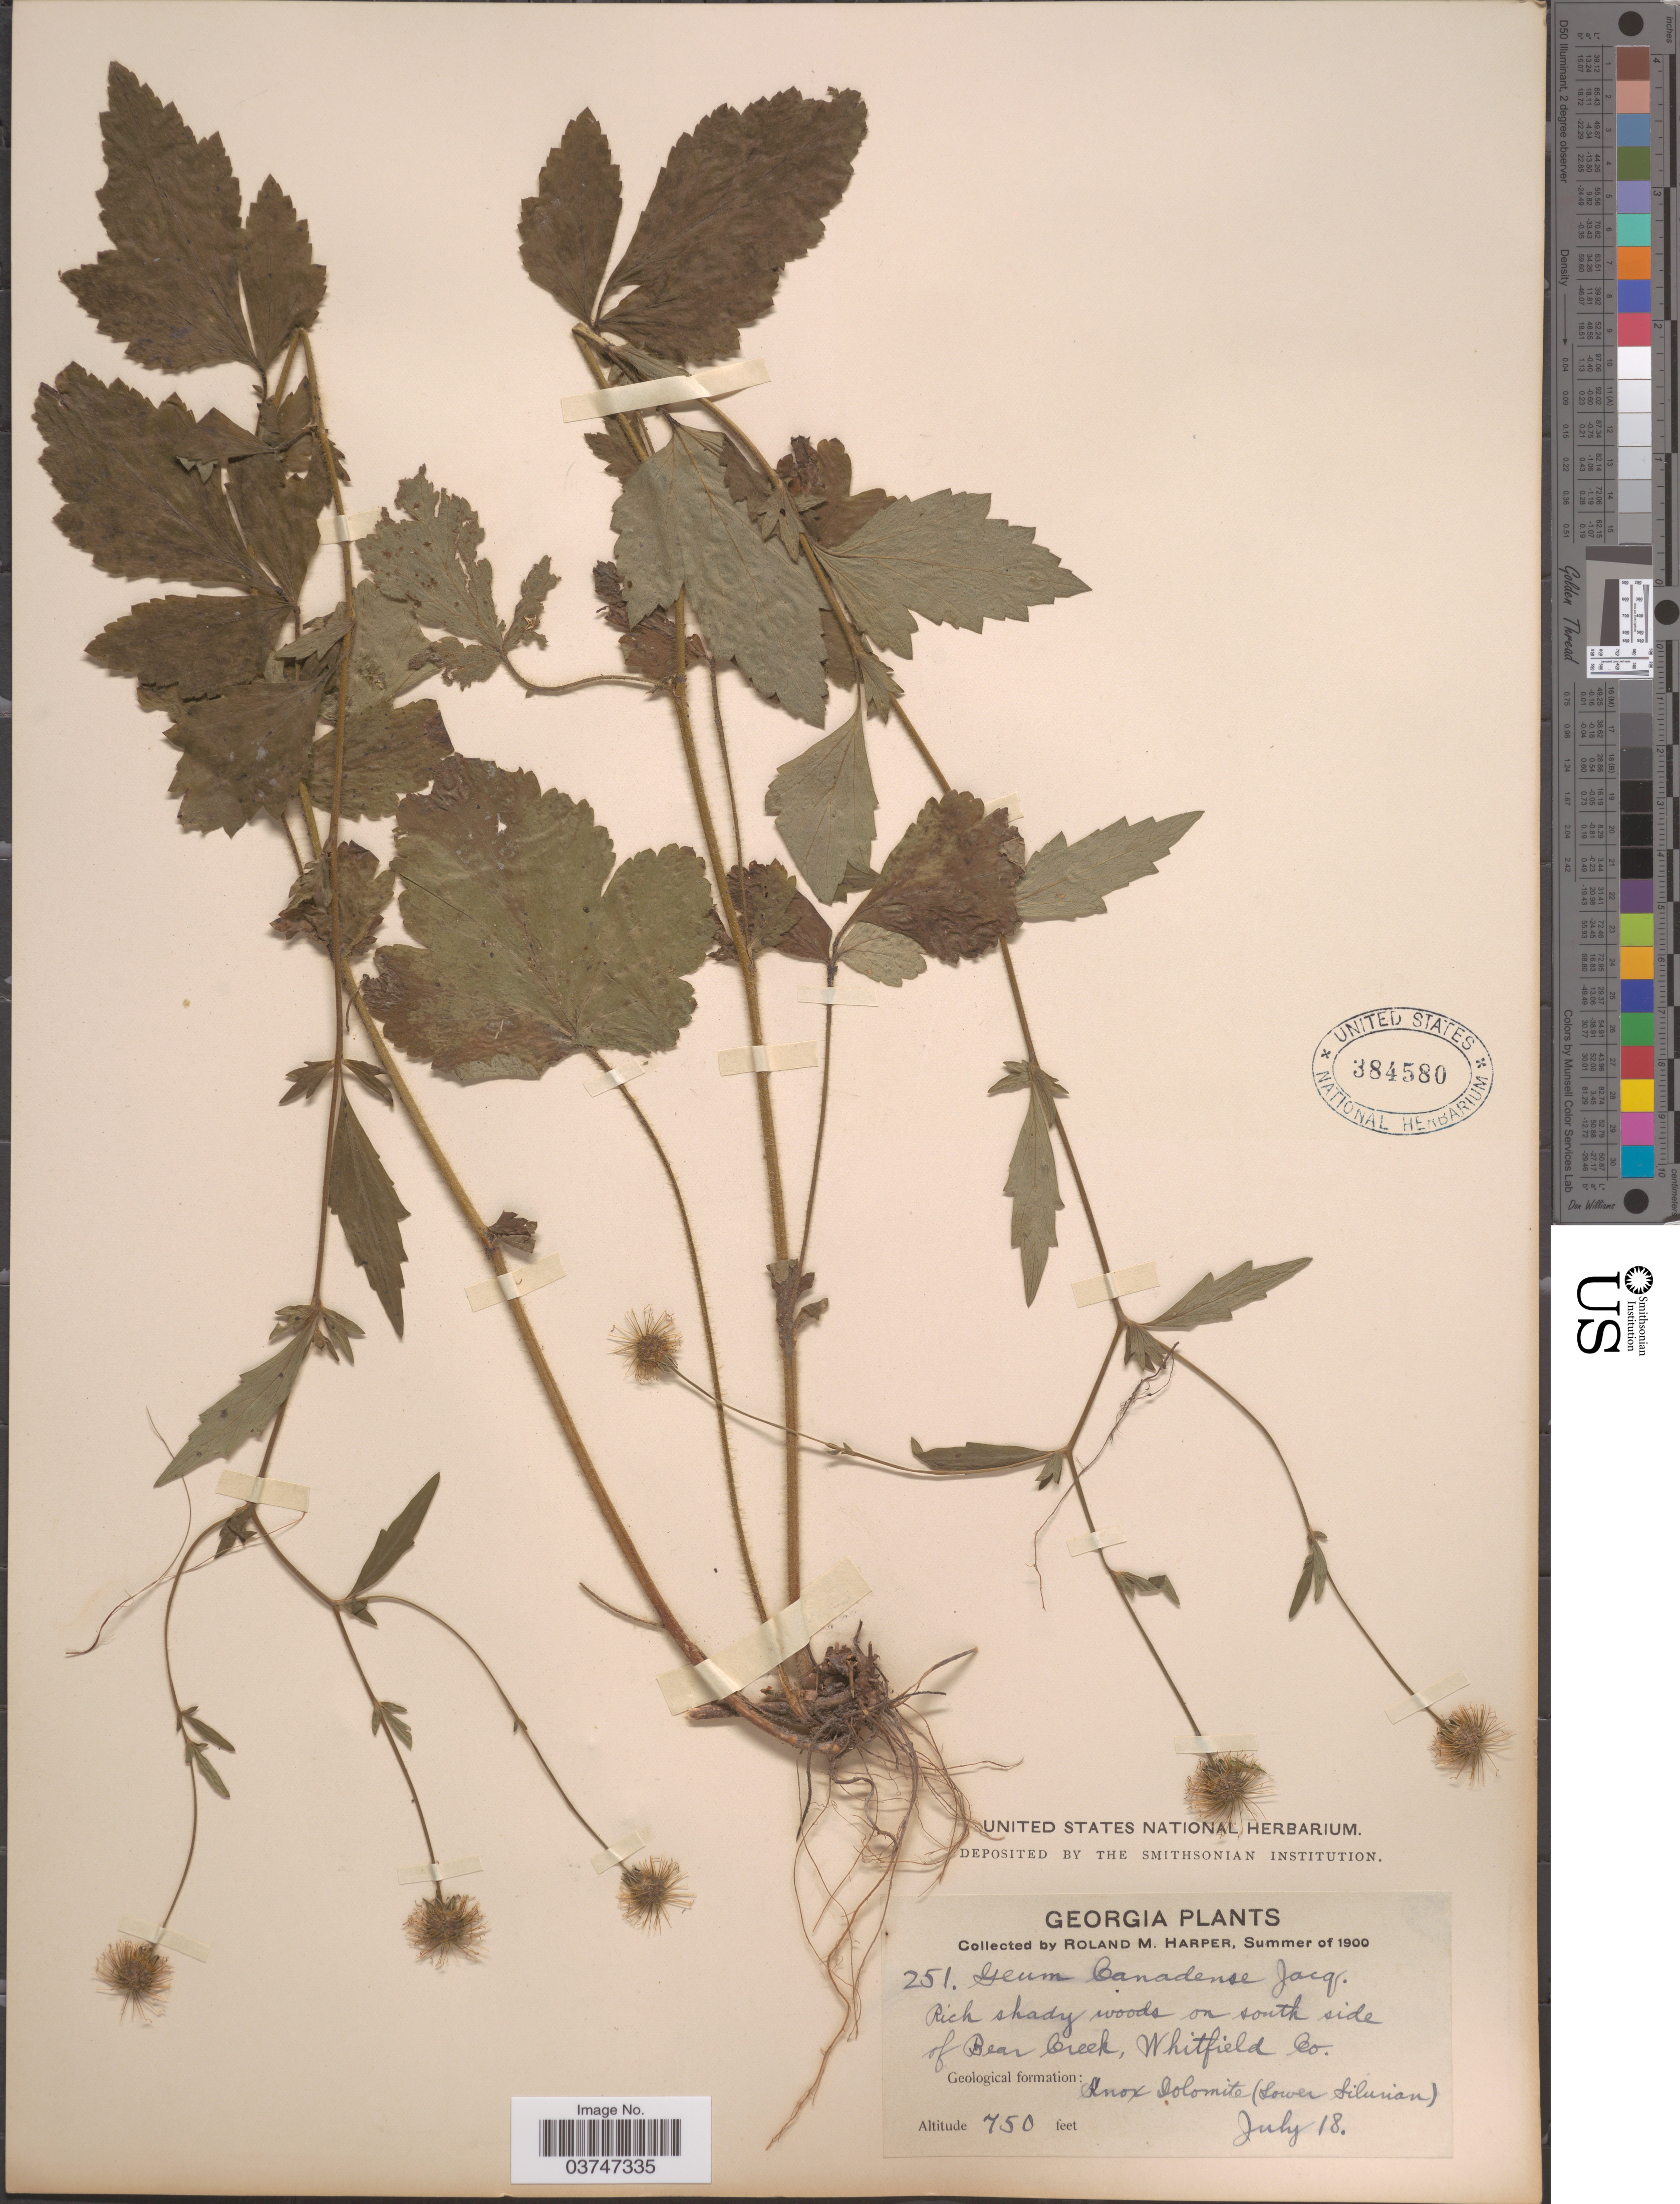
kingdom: Plantae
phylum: Tracheophyta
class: Magnoliopsida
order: Rosales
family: Rosaceae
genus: Geum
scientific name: Geum canadense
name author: Jacq.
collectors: R. Harper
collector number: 251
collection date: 1900-07-18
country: United States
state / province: Georgia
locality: On south side of Bear Creek, Whitfield Co. geological formation: Knox Dolomite (Lower Silurian).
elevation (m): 229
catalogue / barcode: US 384580